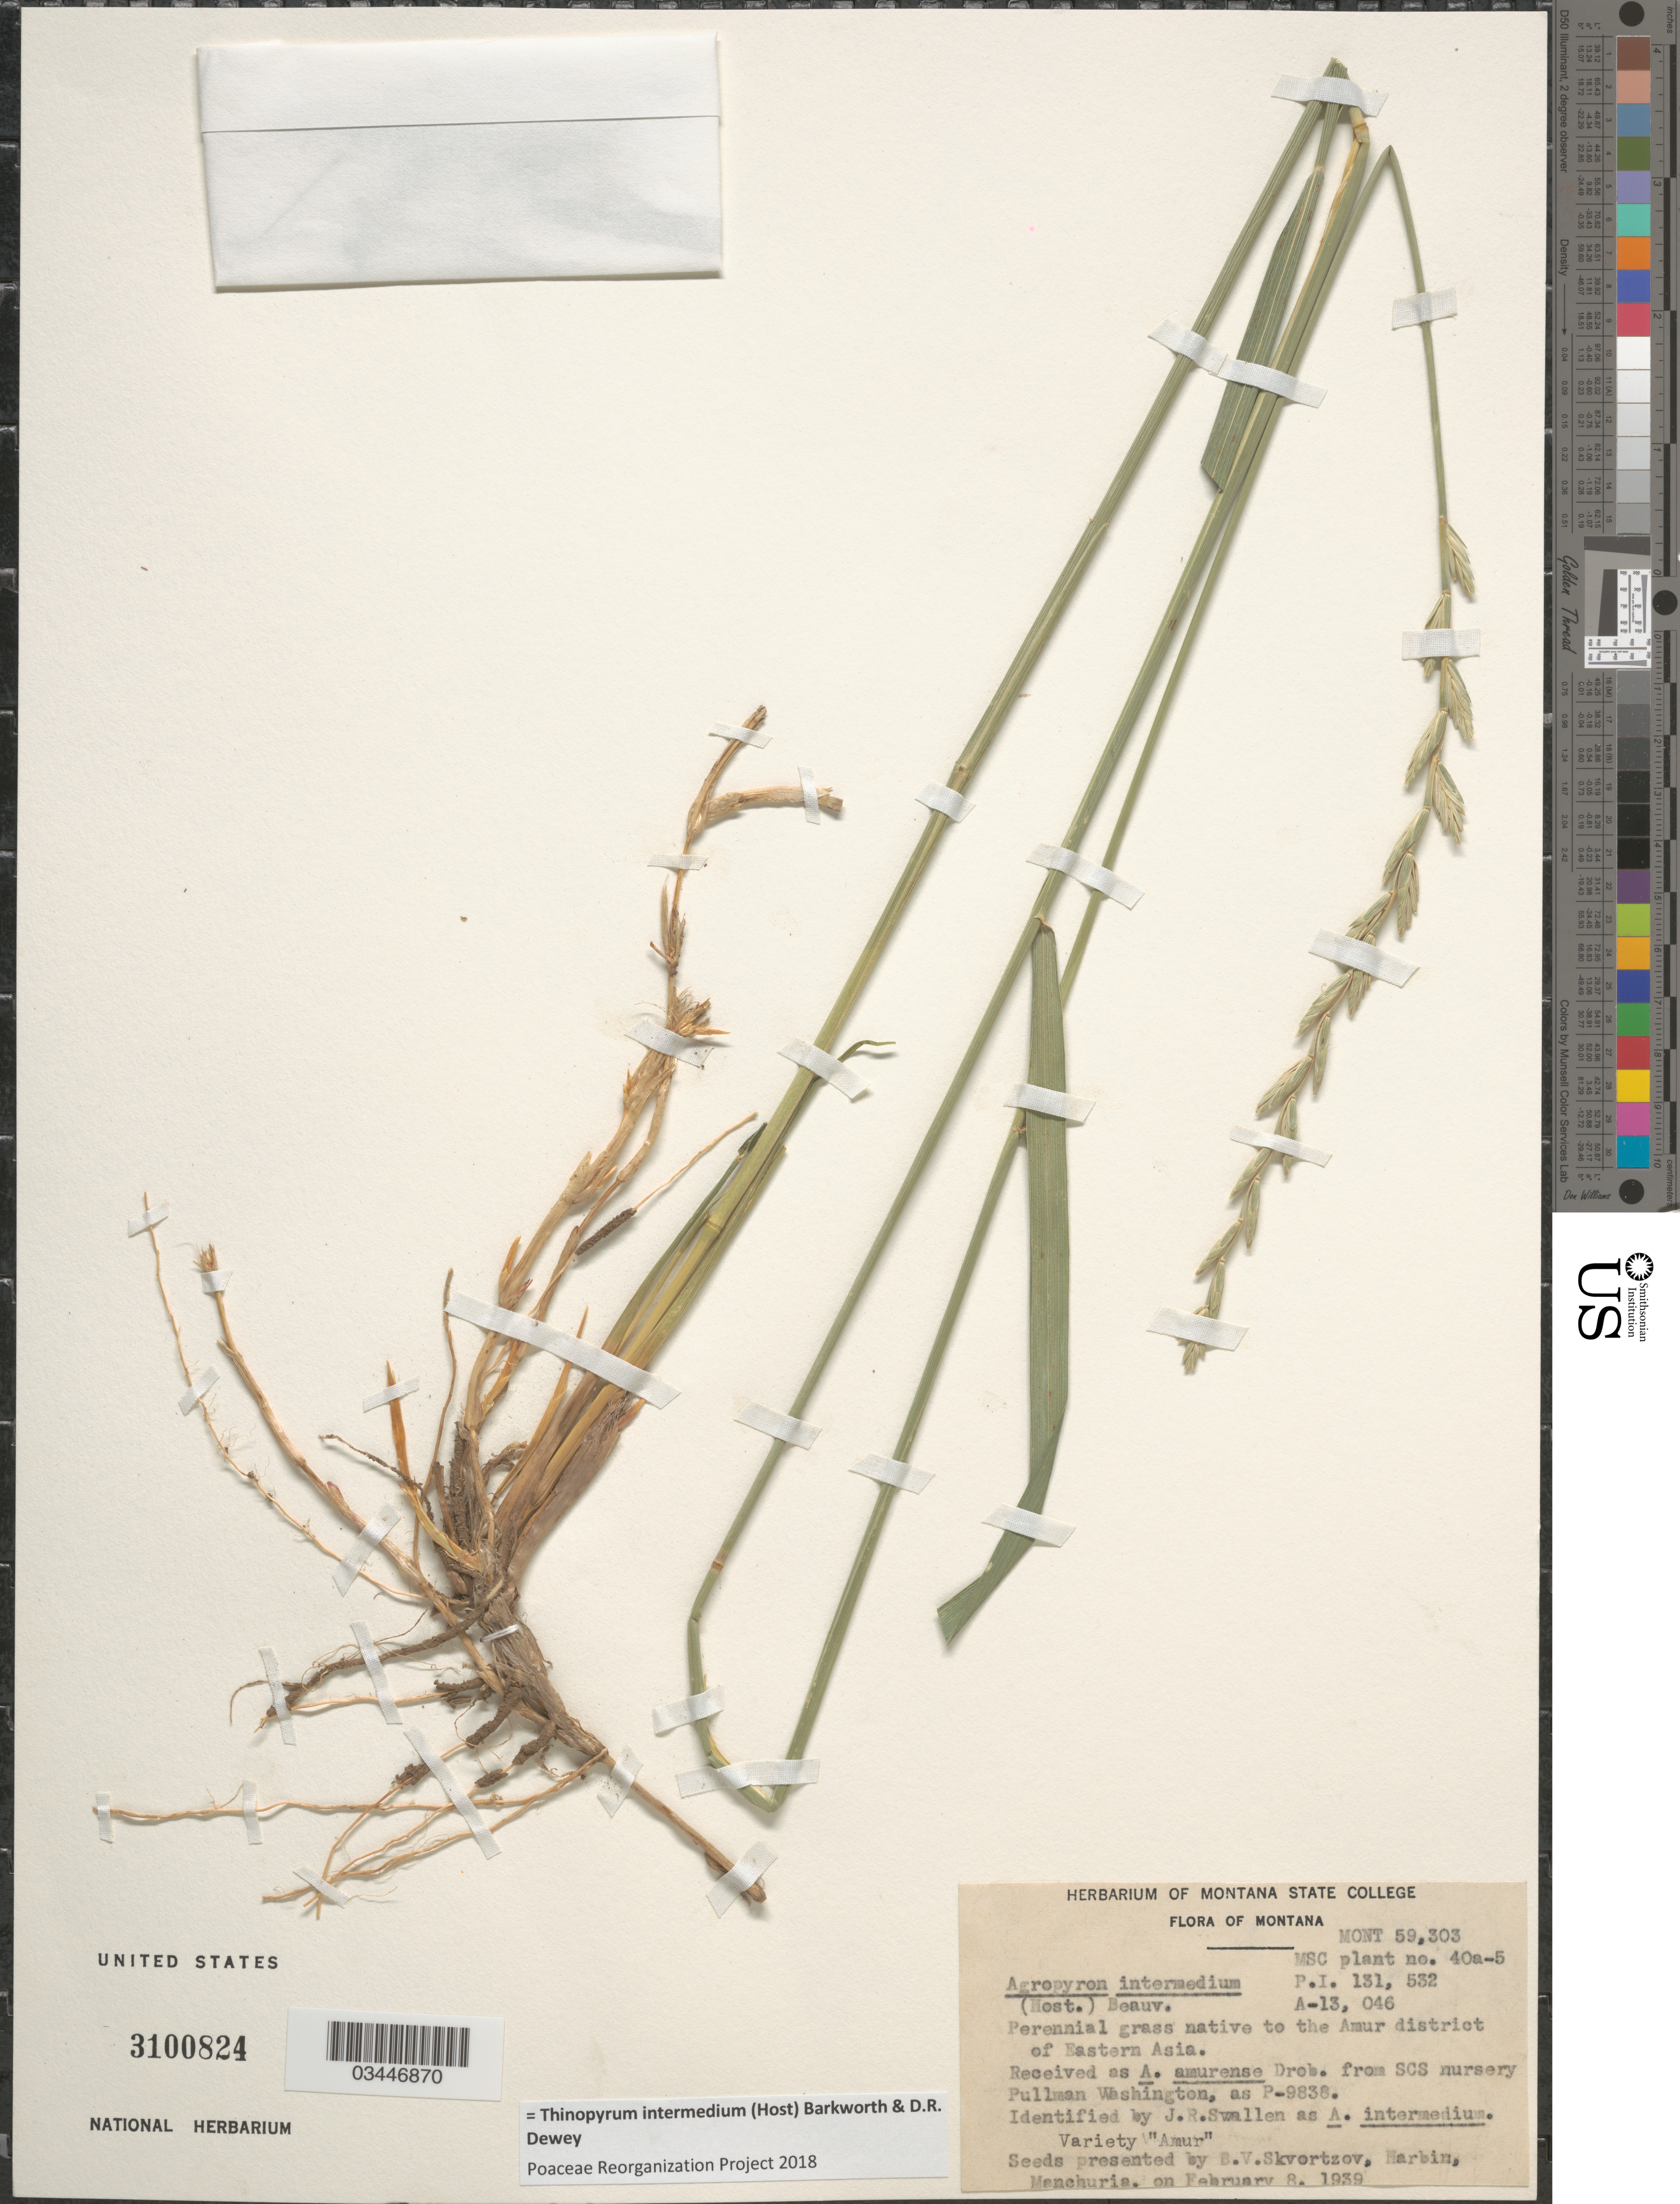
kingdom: Plantae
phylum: Tracheophyta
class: Liliopsida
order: Poales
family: Poaceae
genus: Aegilops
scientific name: Aegilops sp.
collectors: ex herb. Montana State College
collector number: Mont 59303/40a-5/PI 131532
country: United States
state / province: Montana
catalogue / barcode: US 3100824